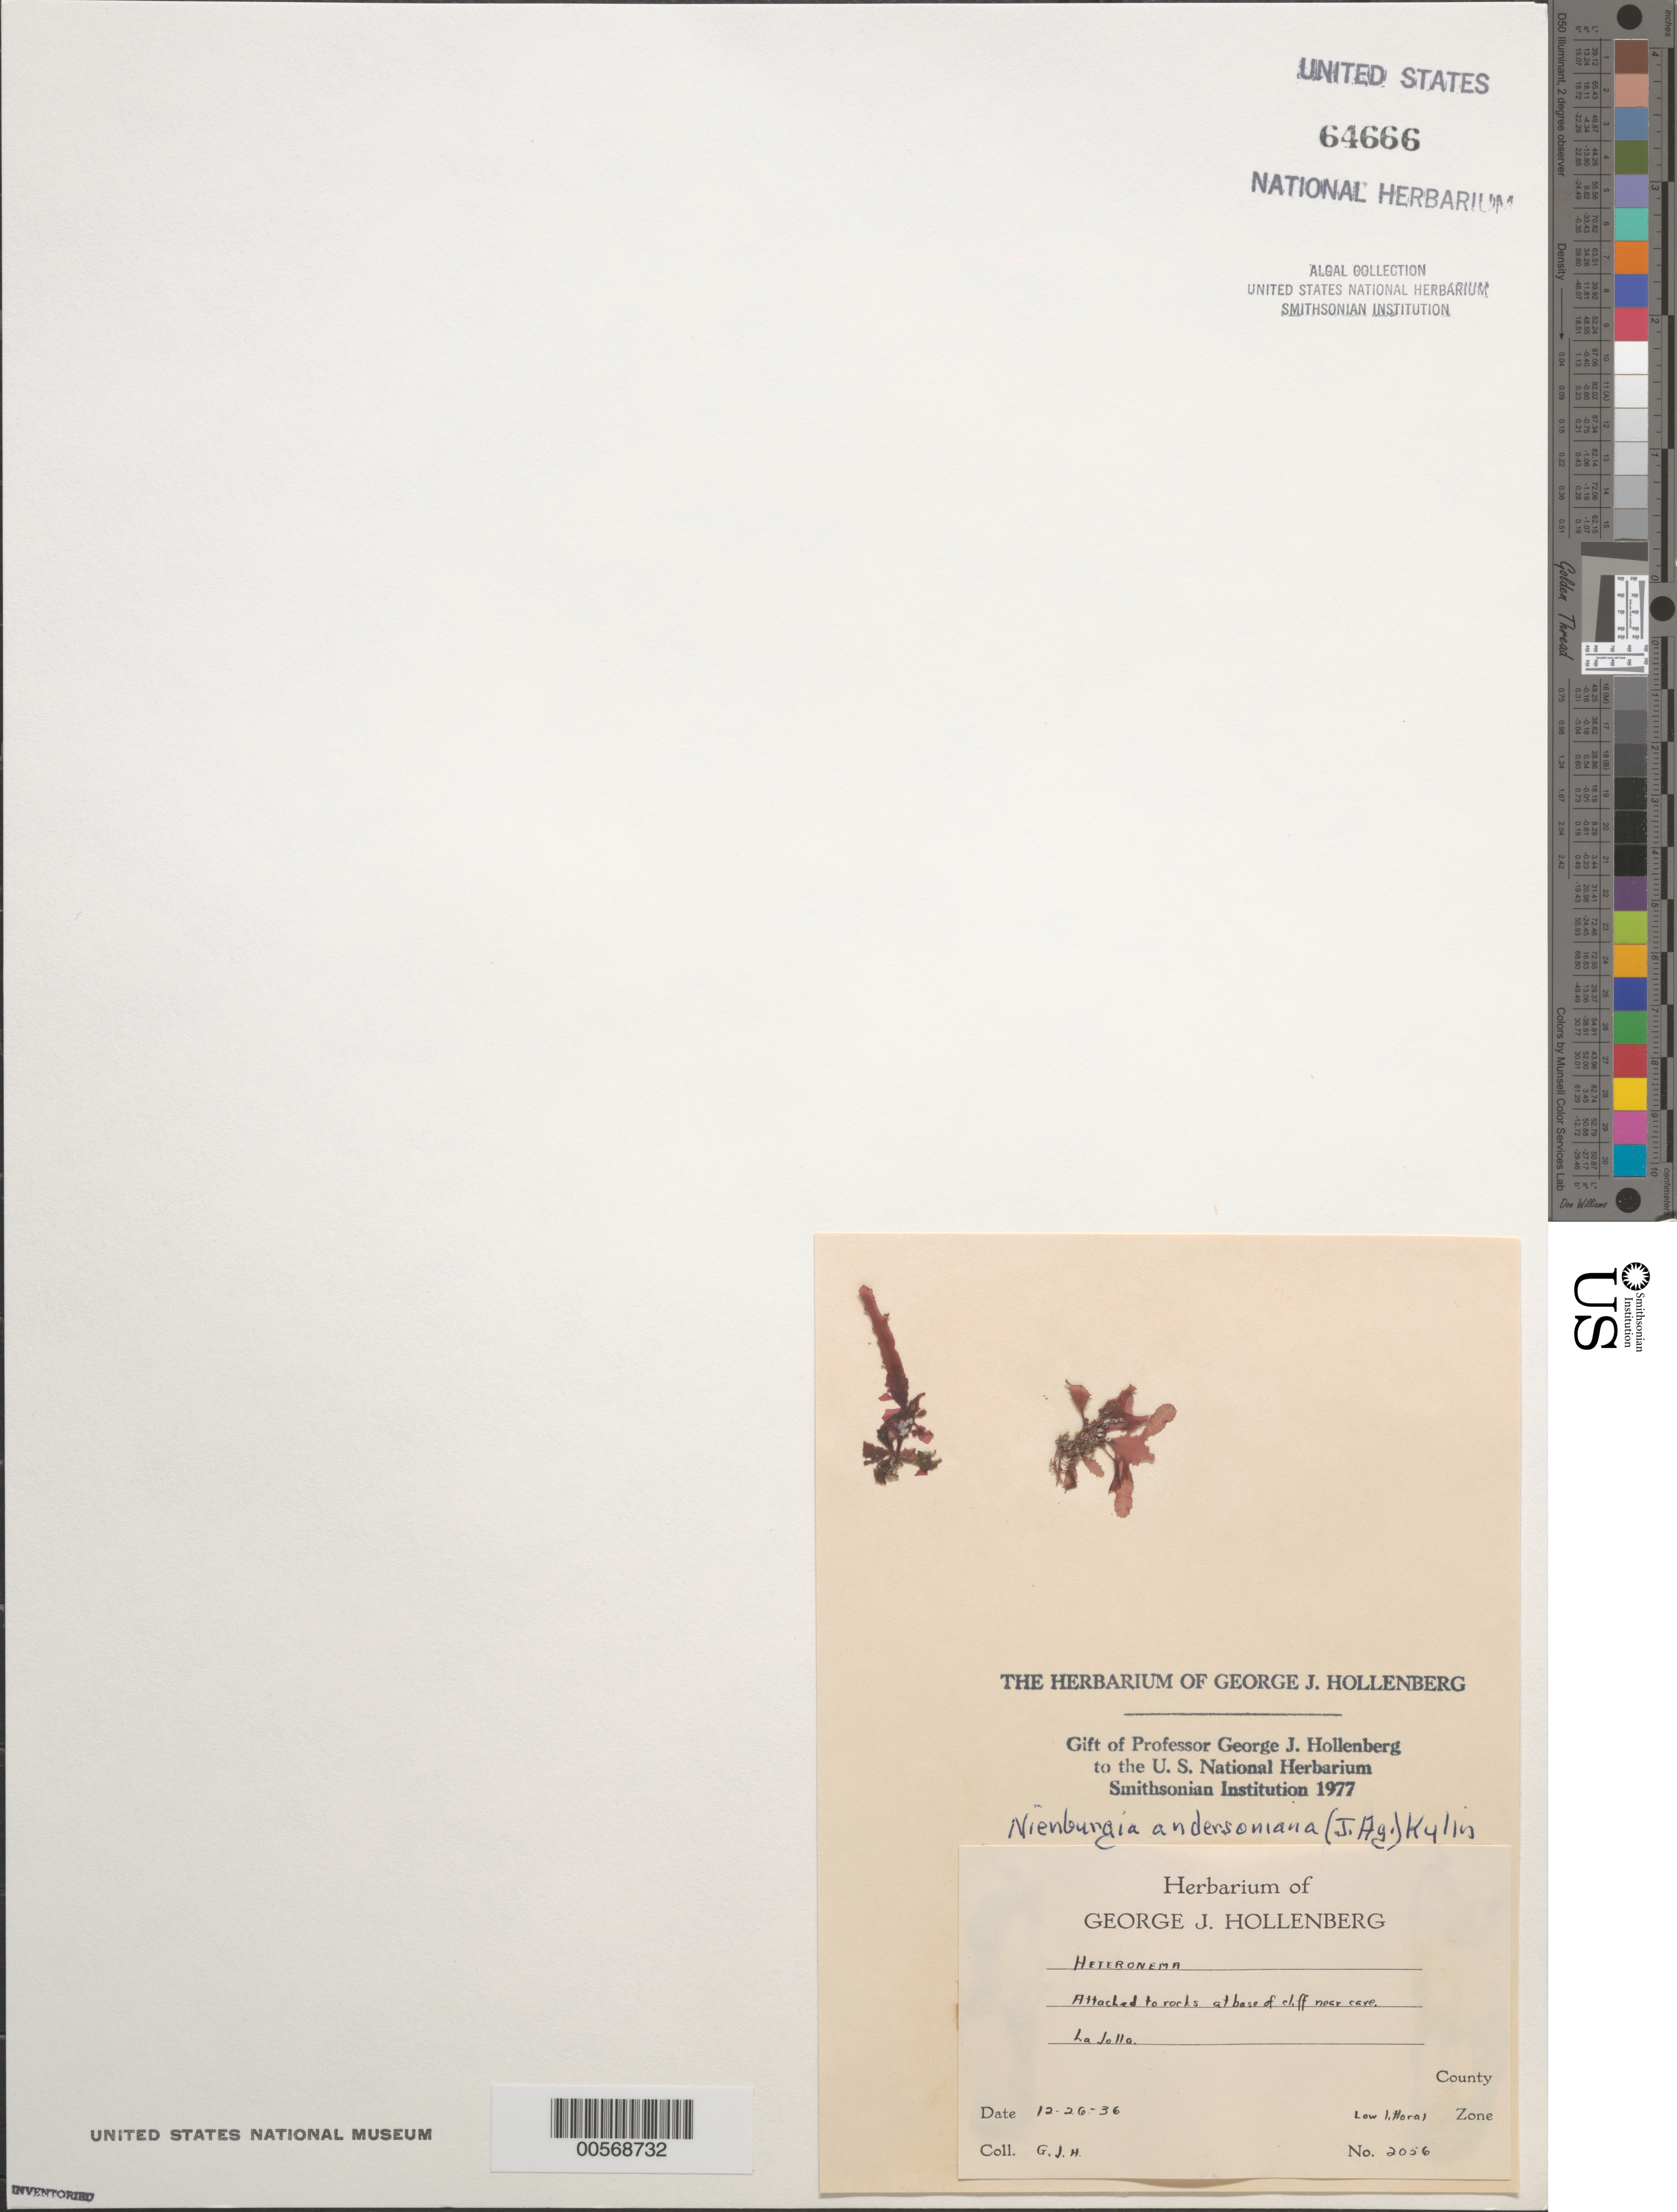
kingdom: Plantae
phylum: Rhodophyta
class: Florideophyceae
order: Ceramiales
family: Delesseriaceae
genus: Nienburgia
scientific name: Nienburgia andersoniana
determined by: Hollenberg, George J.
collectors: G. Hollenberg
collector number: GJH 2056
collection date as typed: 26 Dec 1936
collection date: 1936-12-26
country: United States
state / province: California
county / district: San Diego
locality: La Jolla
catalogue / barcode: US 64666